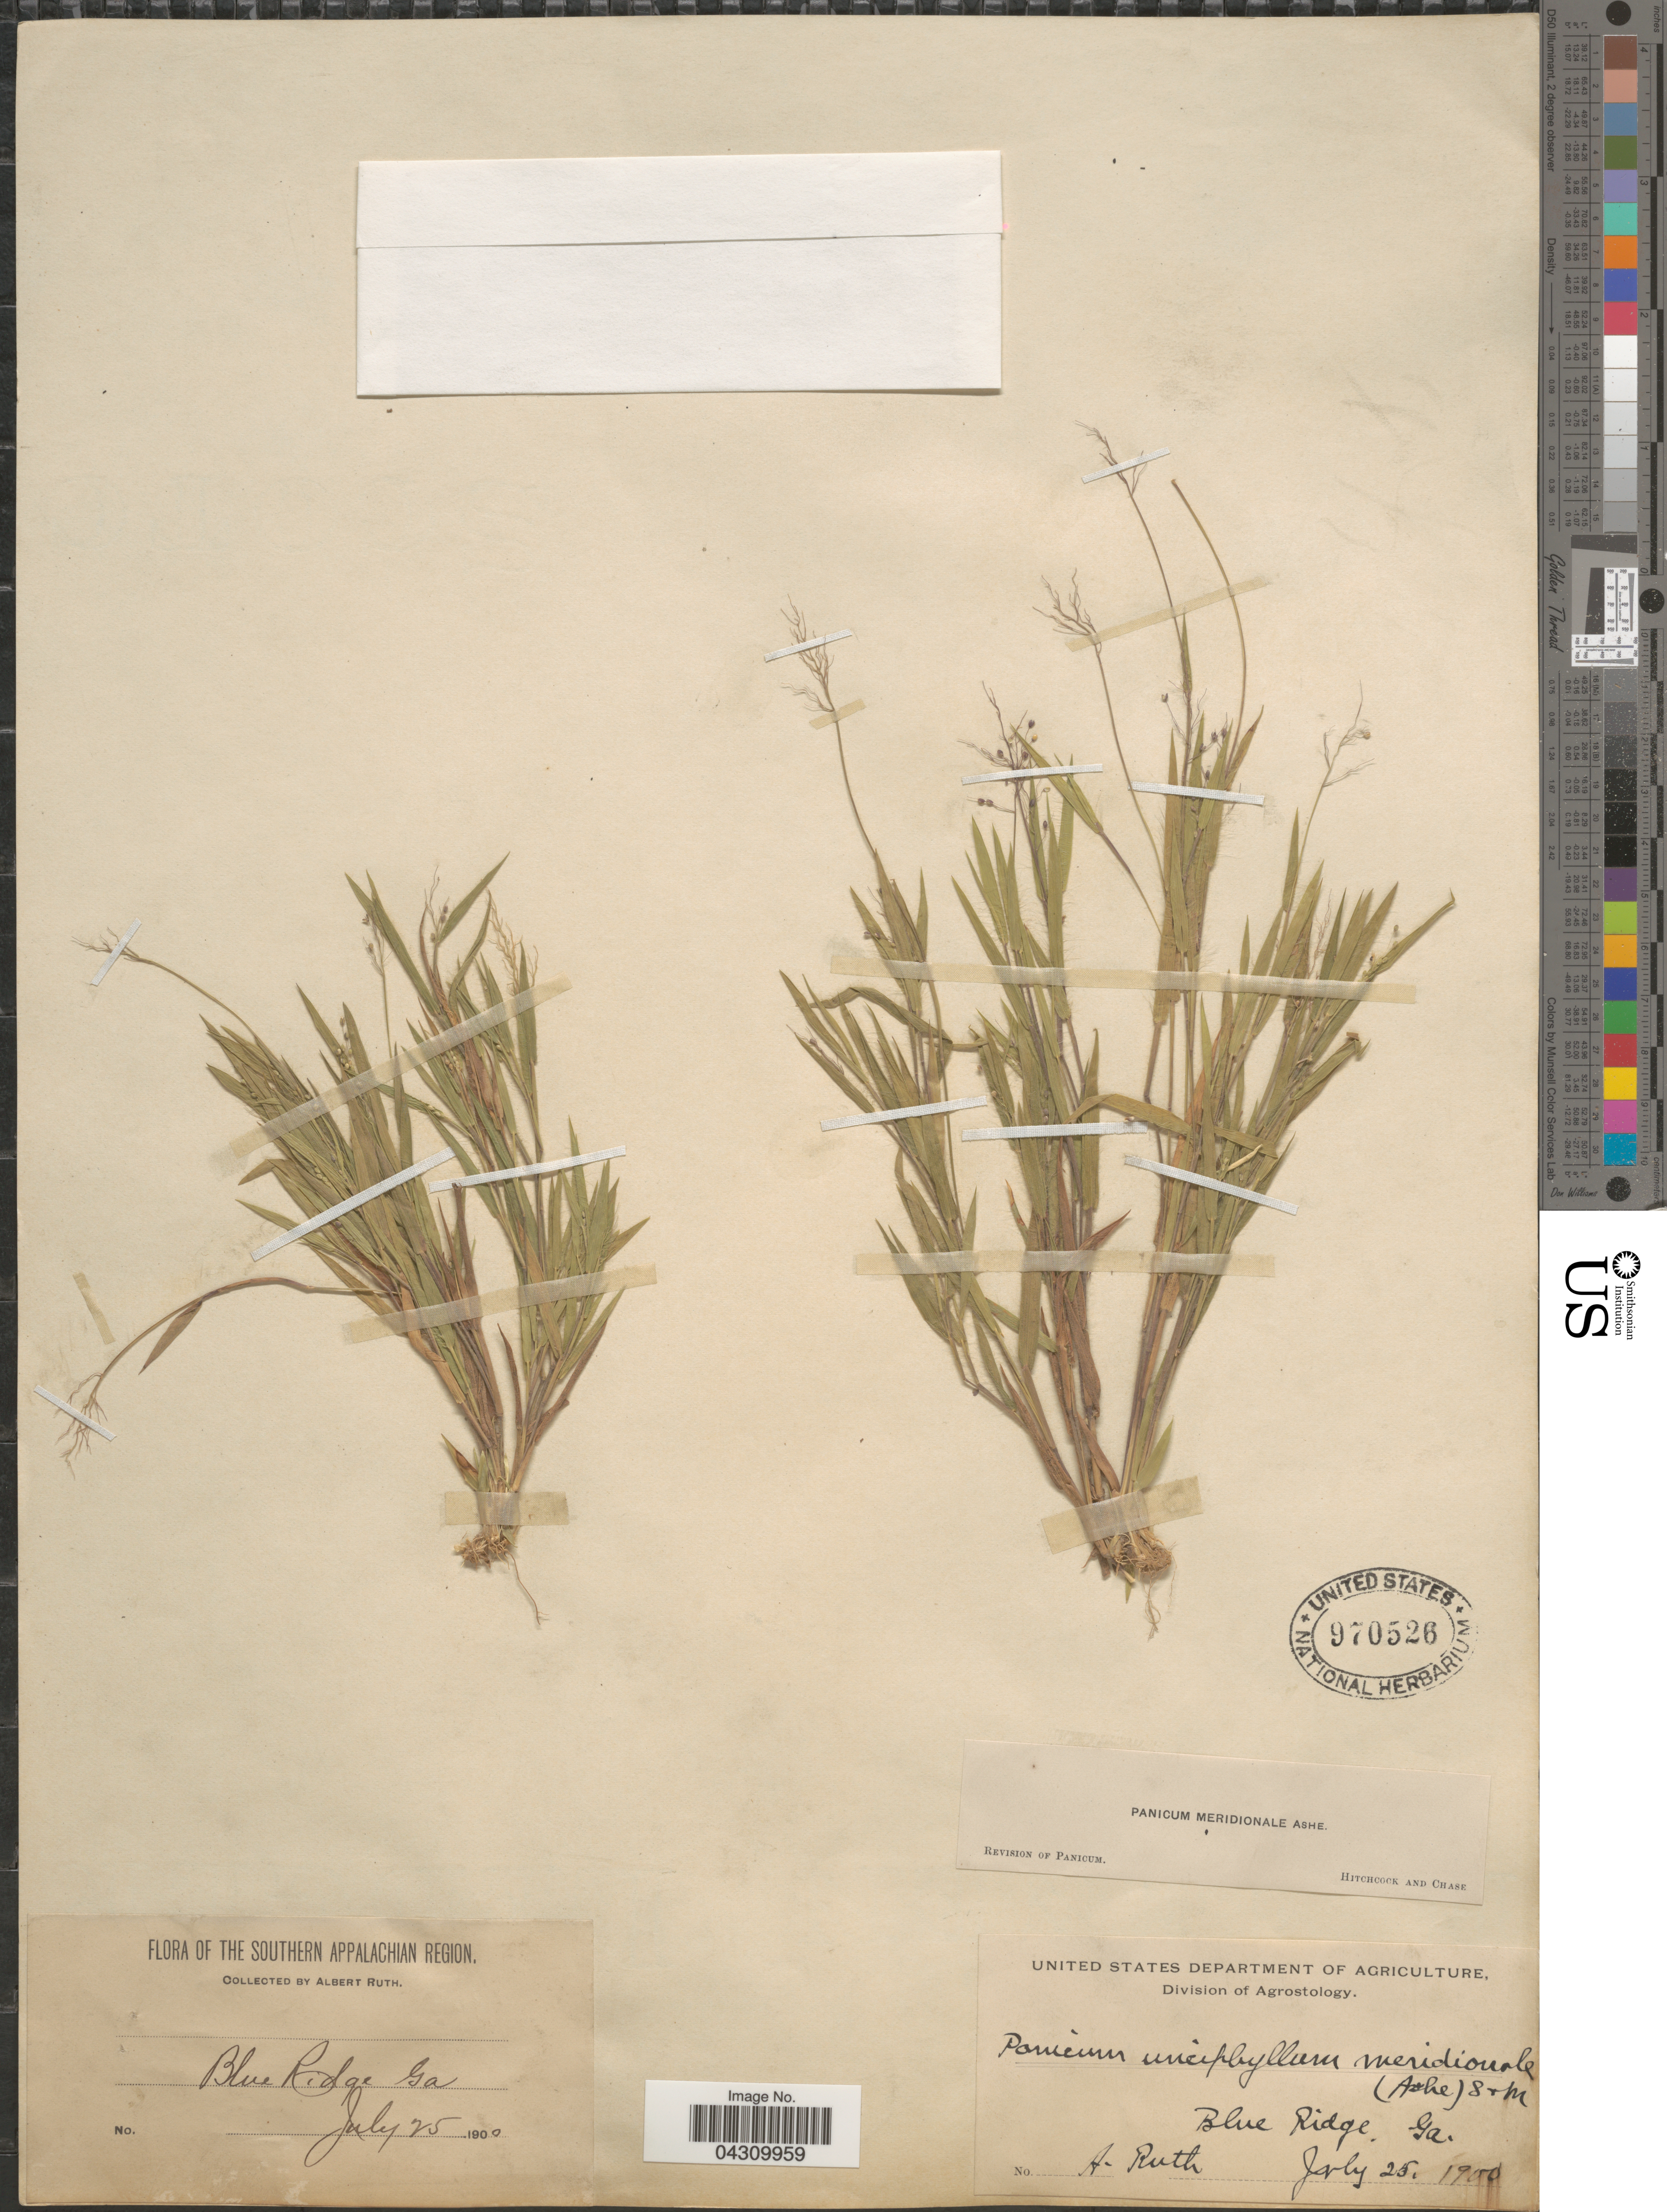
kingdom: Plantae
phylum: Tracheophyta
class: Liliopsida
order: Poales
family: Poaceae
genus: Dichanthelium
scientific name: Dichanthelium acuminatum var. acuminatum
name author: (Sw.) Gould & C.A. Clark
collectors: A. Ruth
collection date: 1900-07-25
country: United States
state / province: Georgia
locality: Southern Appalachian Region. Blue Ridge.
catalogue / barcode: US 970526